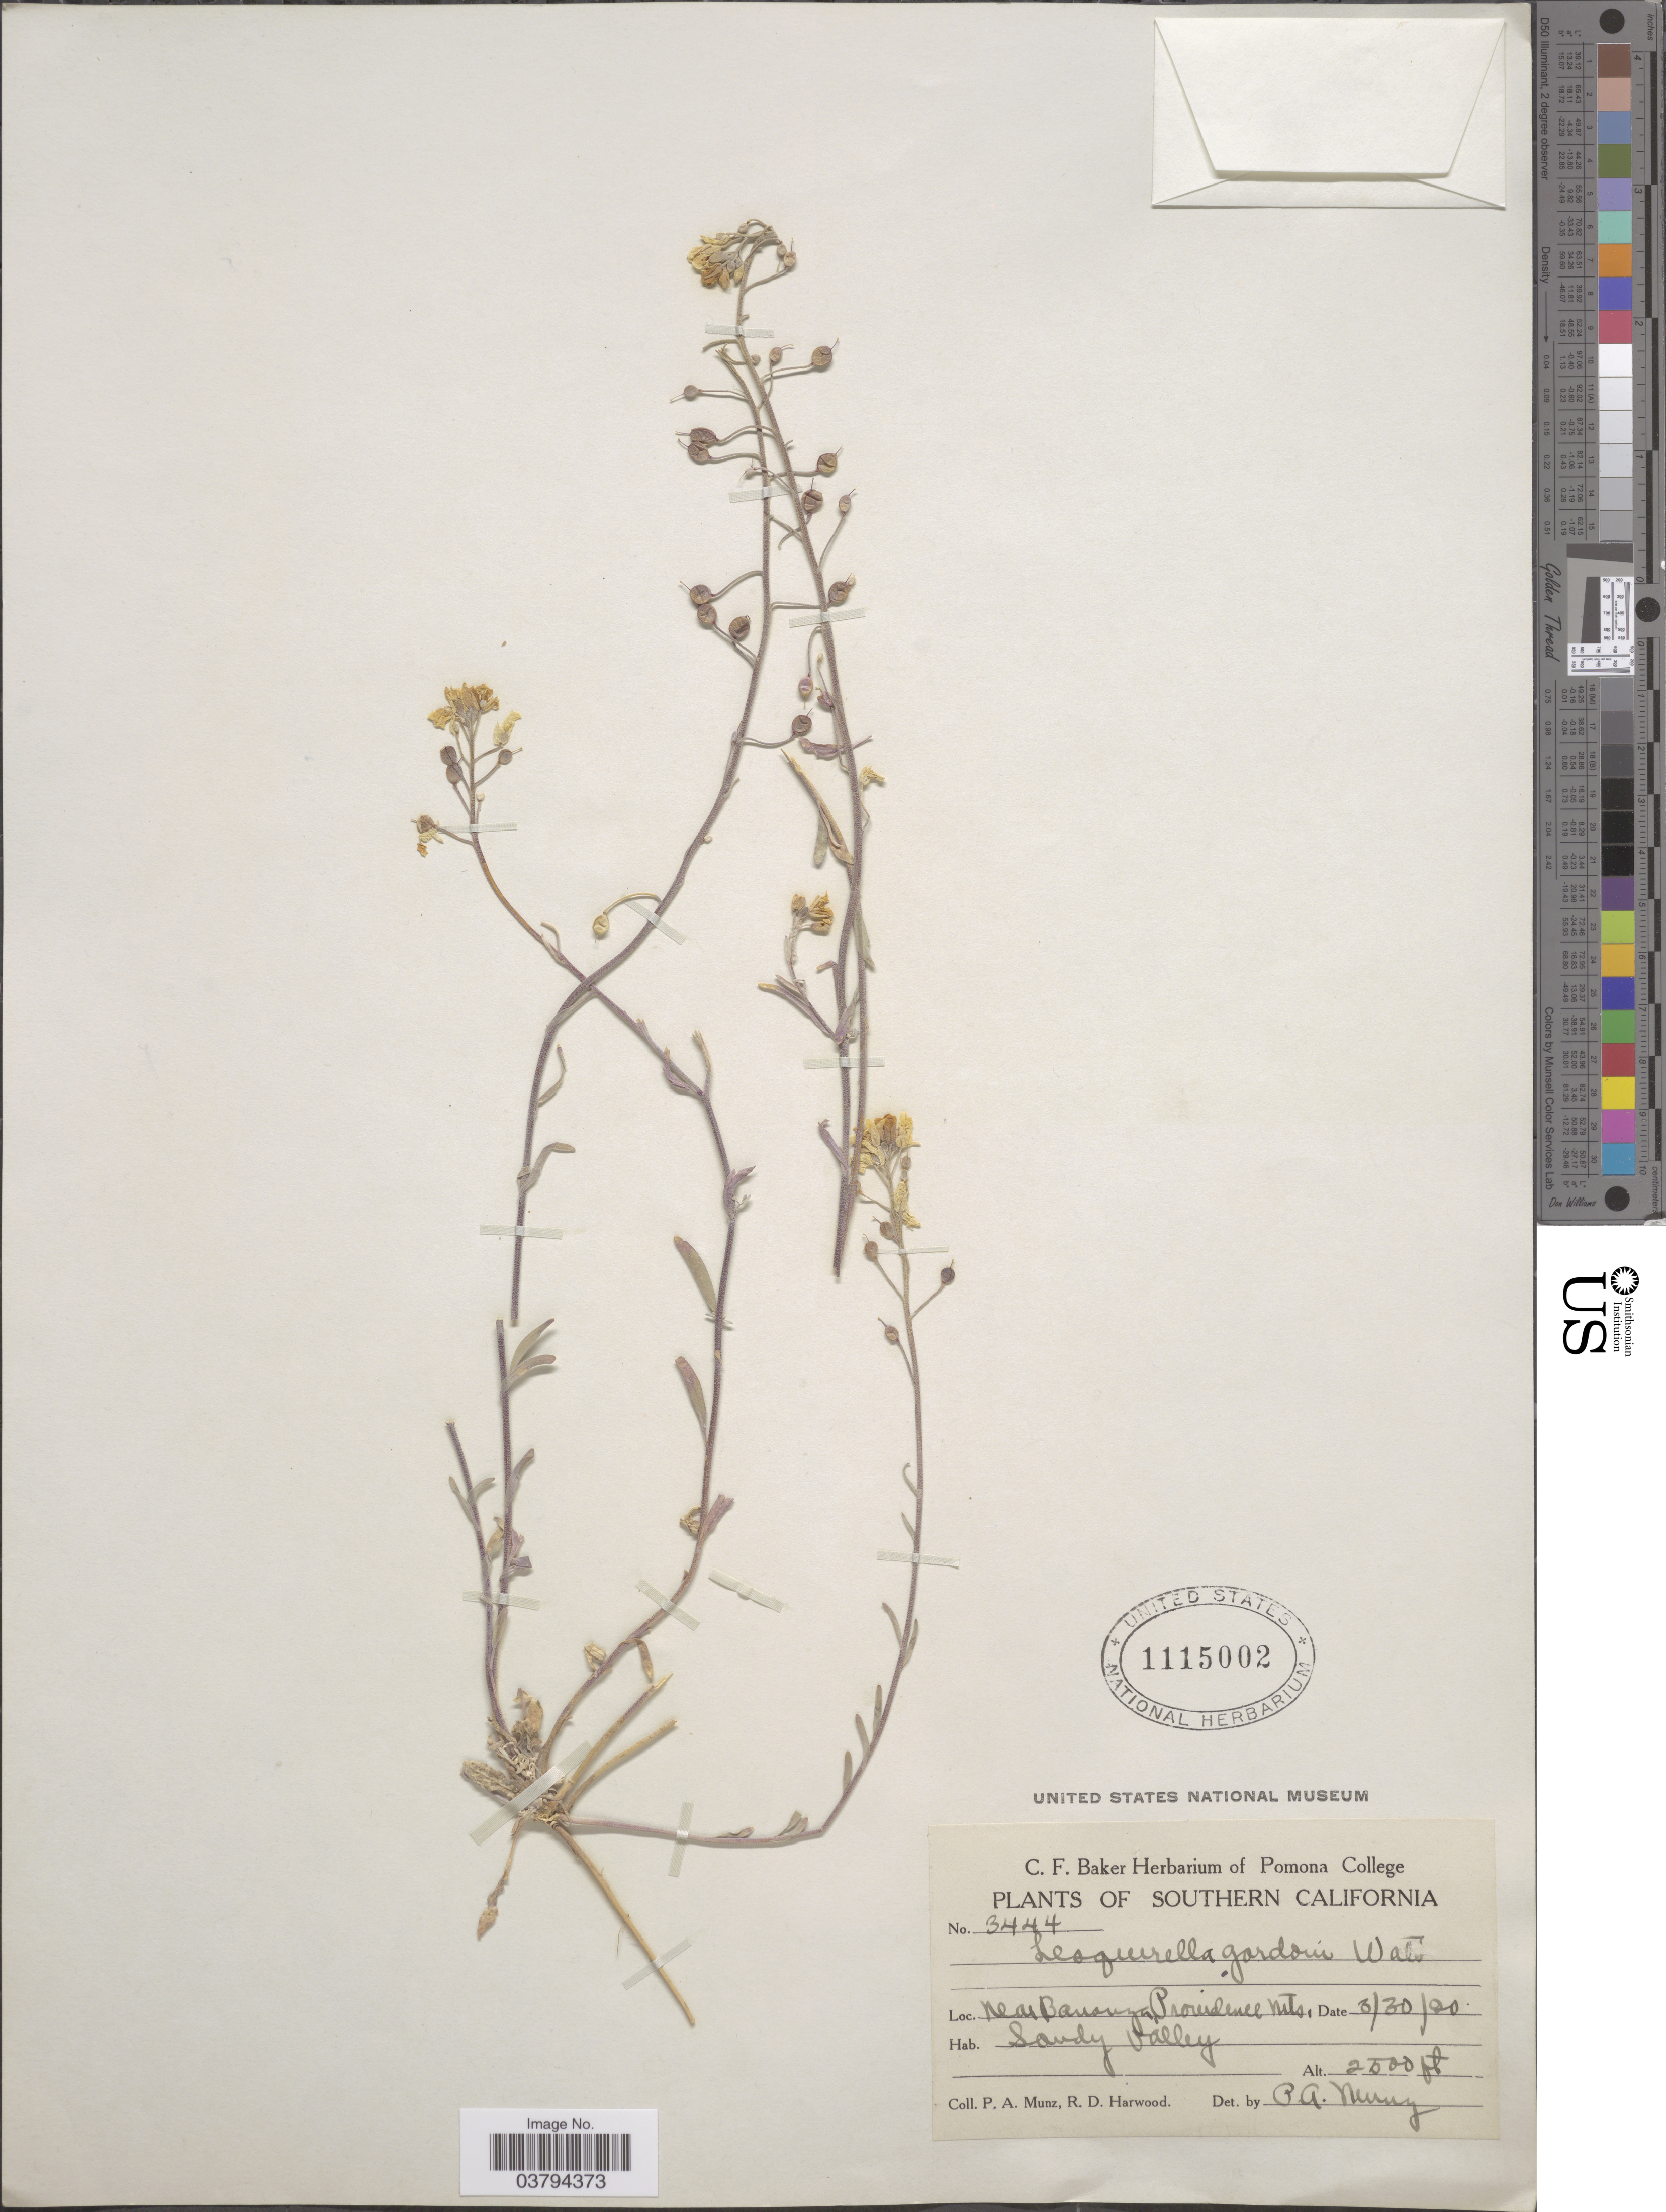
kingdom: Plantae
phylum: Tracheophyta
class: Magnoliopsida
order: Brassicales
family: Brassicaceae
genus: Lesquerella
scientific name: Lesquerella tenella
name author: A. Nelson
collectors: P. A. Munz & R. Harwood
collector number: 3444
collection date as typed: Transcribed d/m/y: 30/3/0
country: United States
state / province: California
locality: Southern California. Near Bonanza Providence Mts. Sandy Valley.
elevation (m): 762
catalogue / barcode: US 1115002